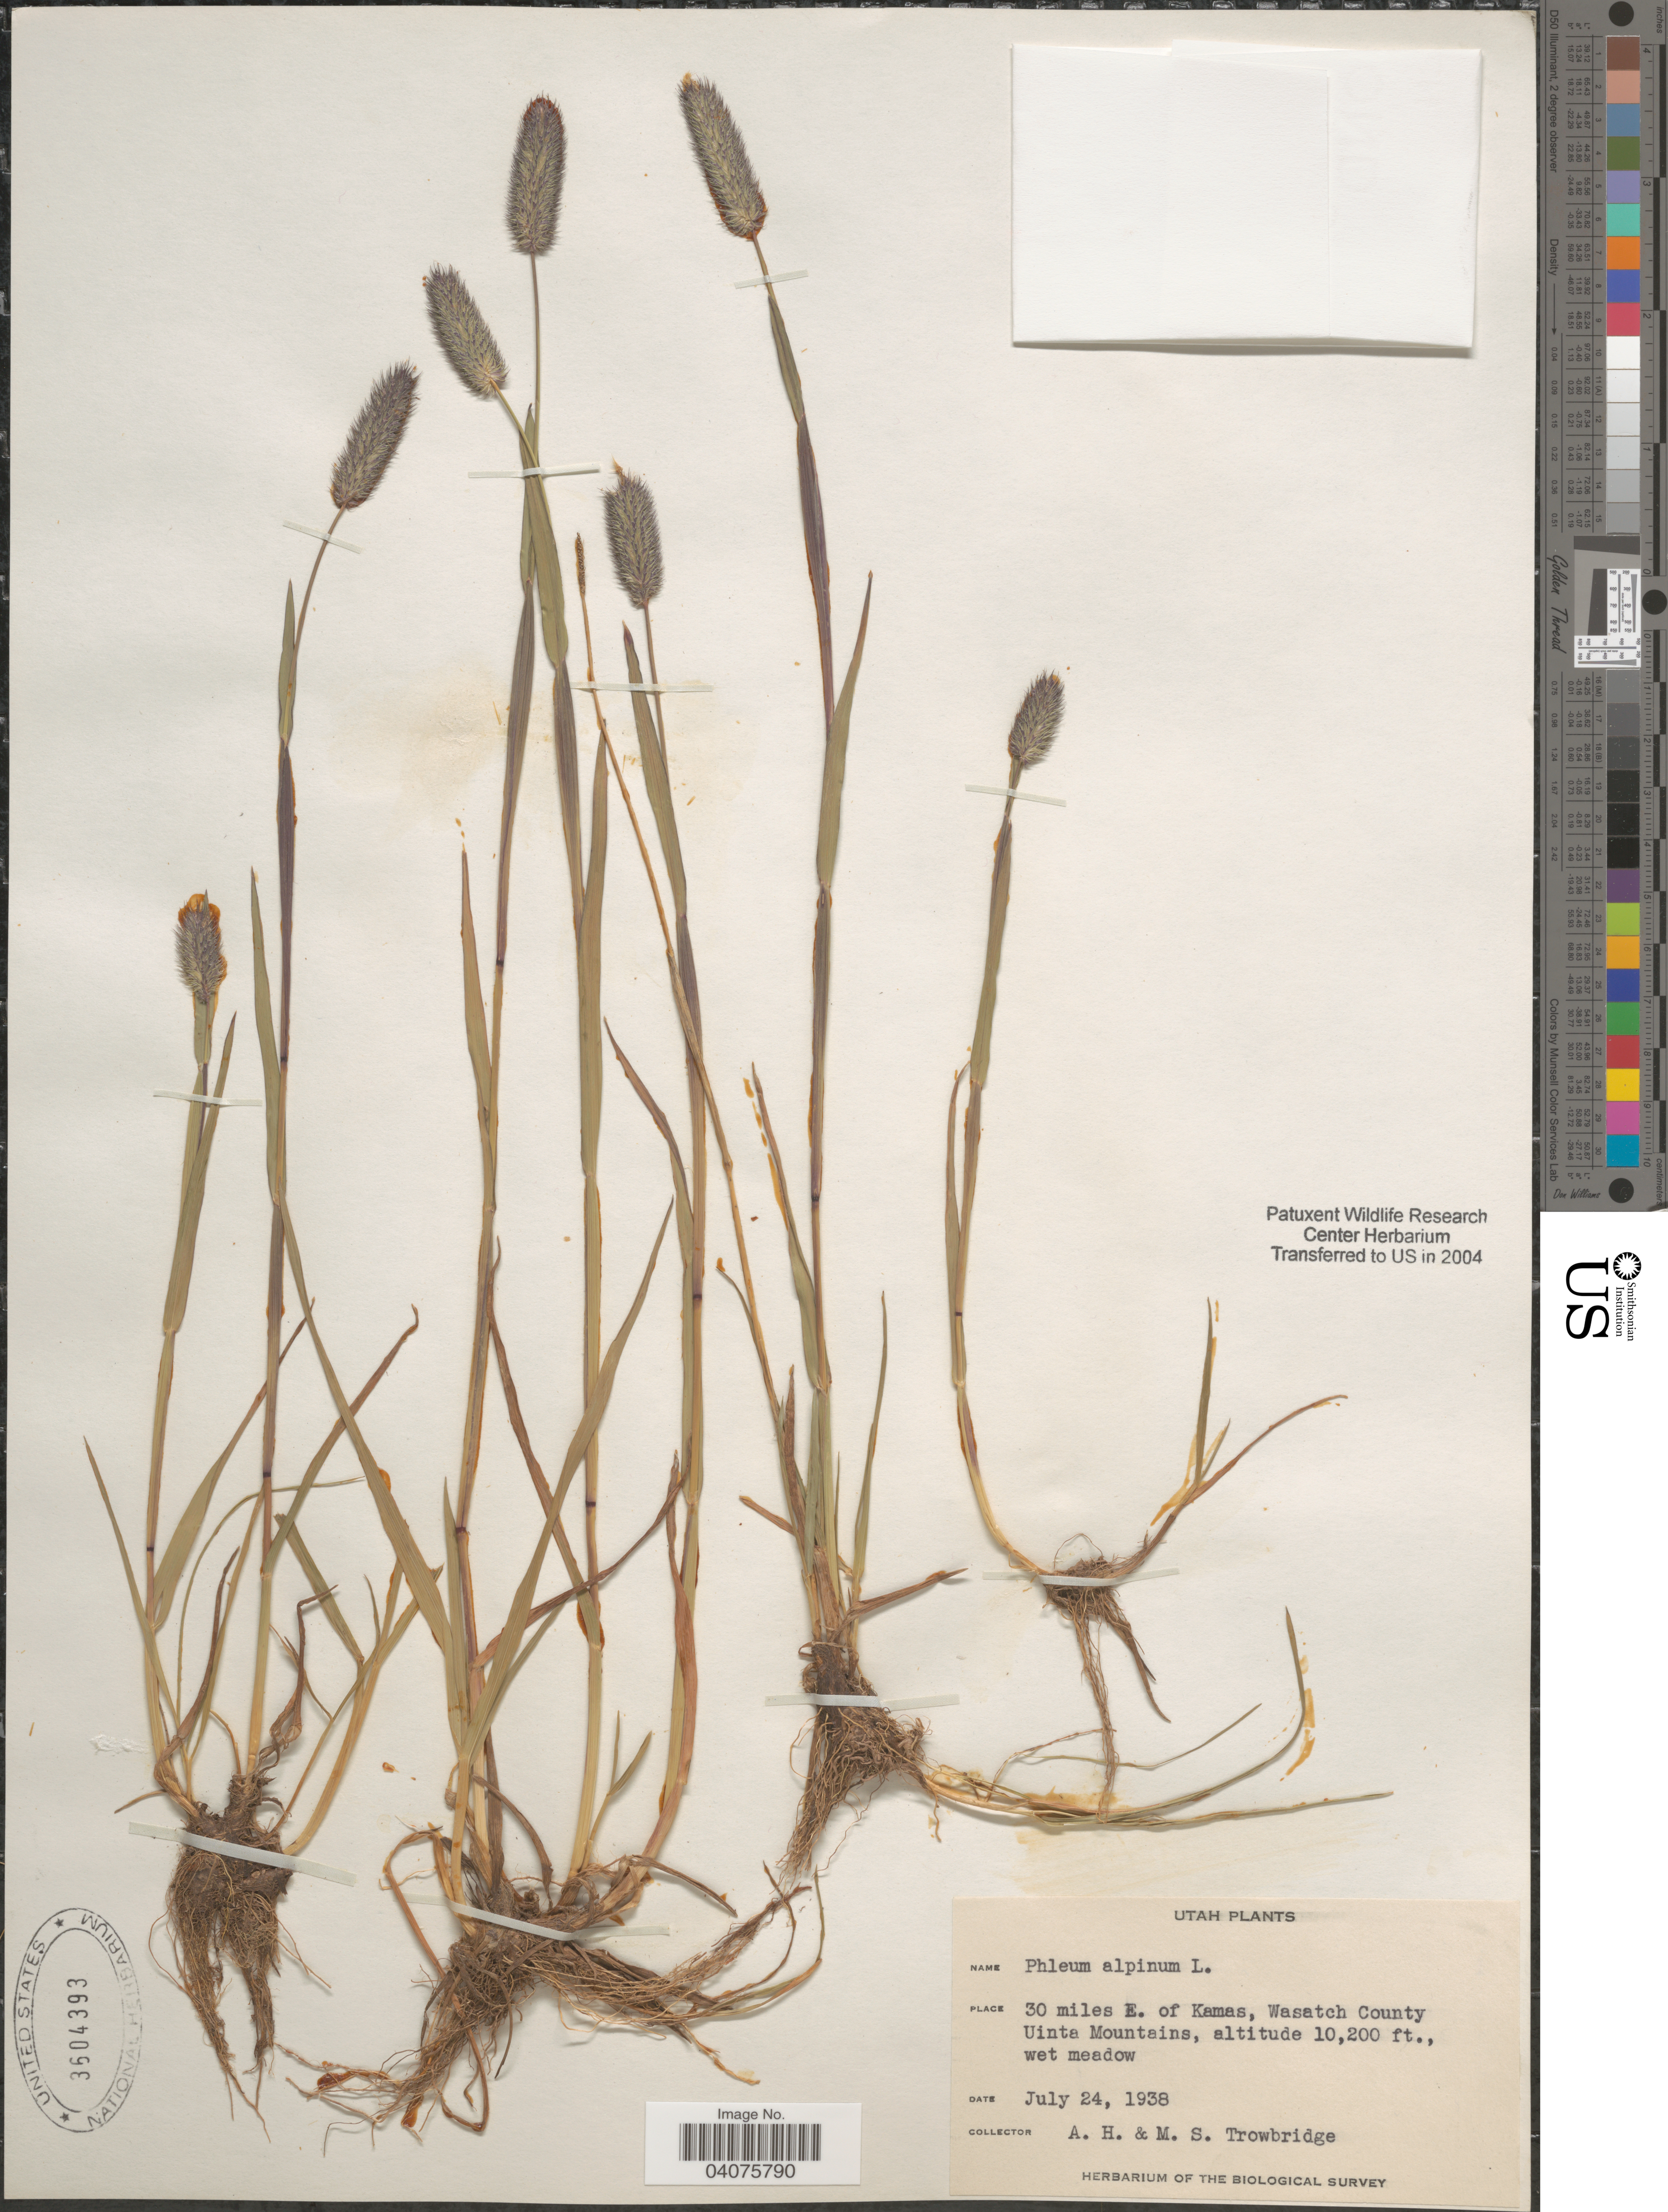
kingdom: Plantae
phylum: Tracheophyta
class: Liliopsida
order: Poales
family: Poaceae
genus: Phleum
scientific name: Phleum alpinum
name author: L.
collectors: A. H. Trowbridge & M. Trowbridge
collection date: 1938-07-24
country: United States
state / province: Utah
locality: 30 miles E. of Kamas, Wasatch County Uinta Mountains, wet meadow. Herbarium of the Biological Survey.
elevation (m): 3109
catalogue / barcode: US 3604393